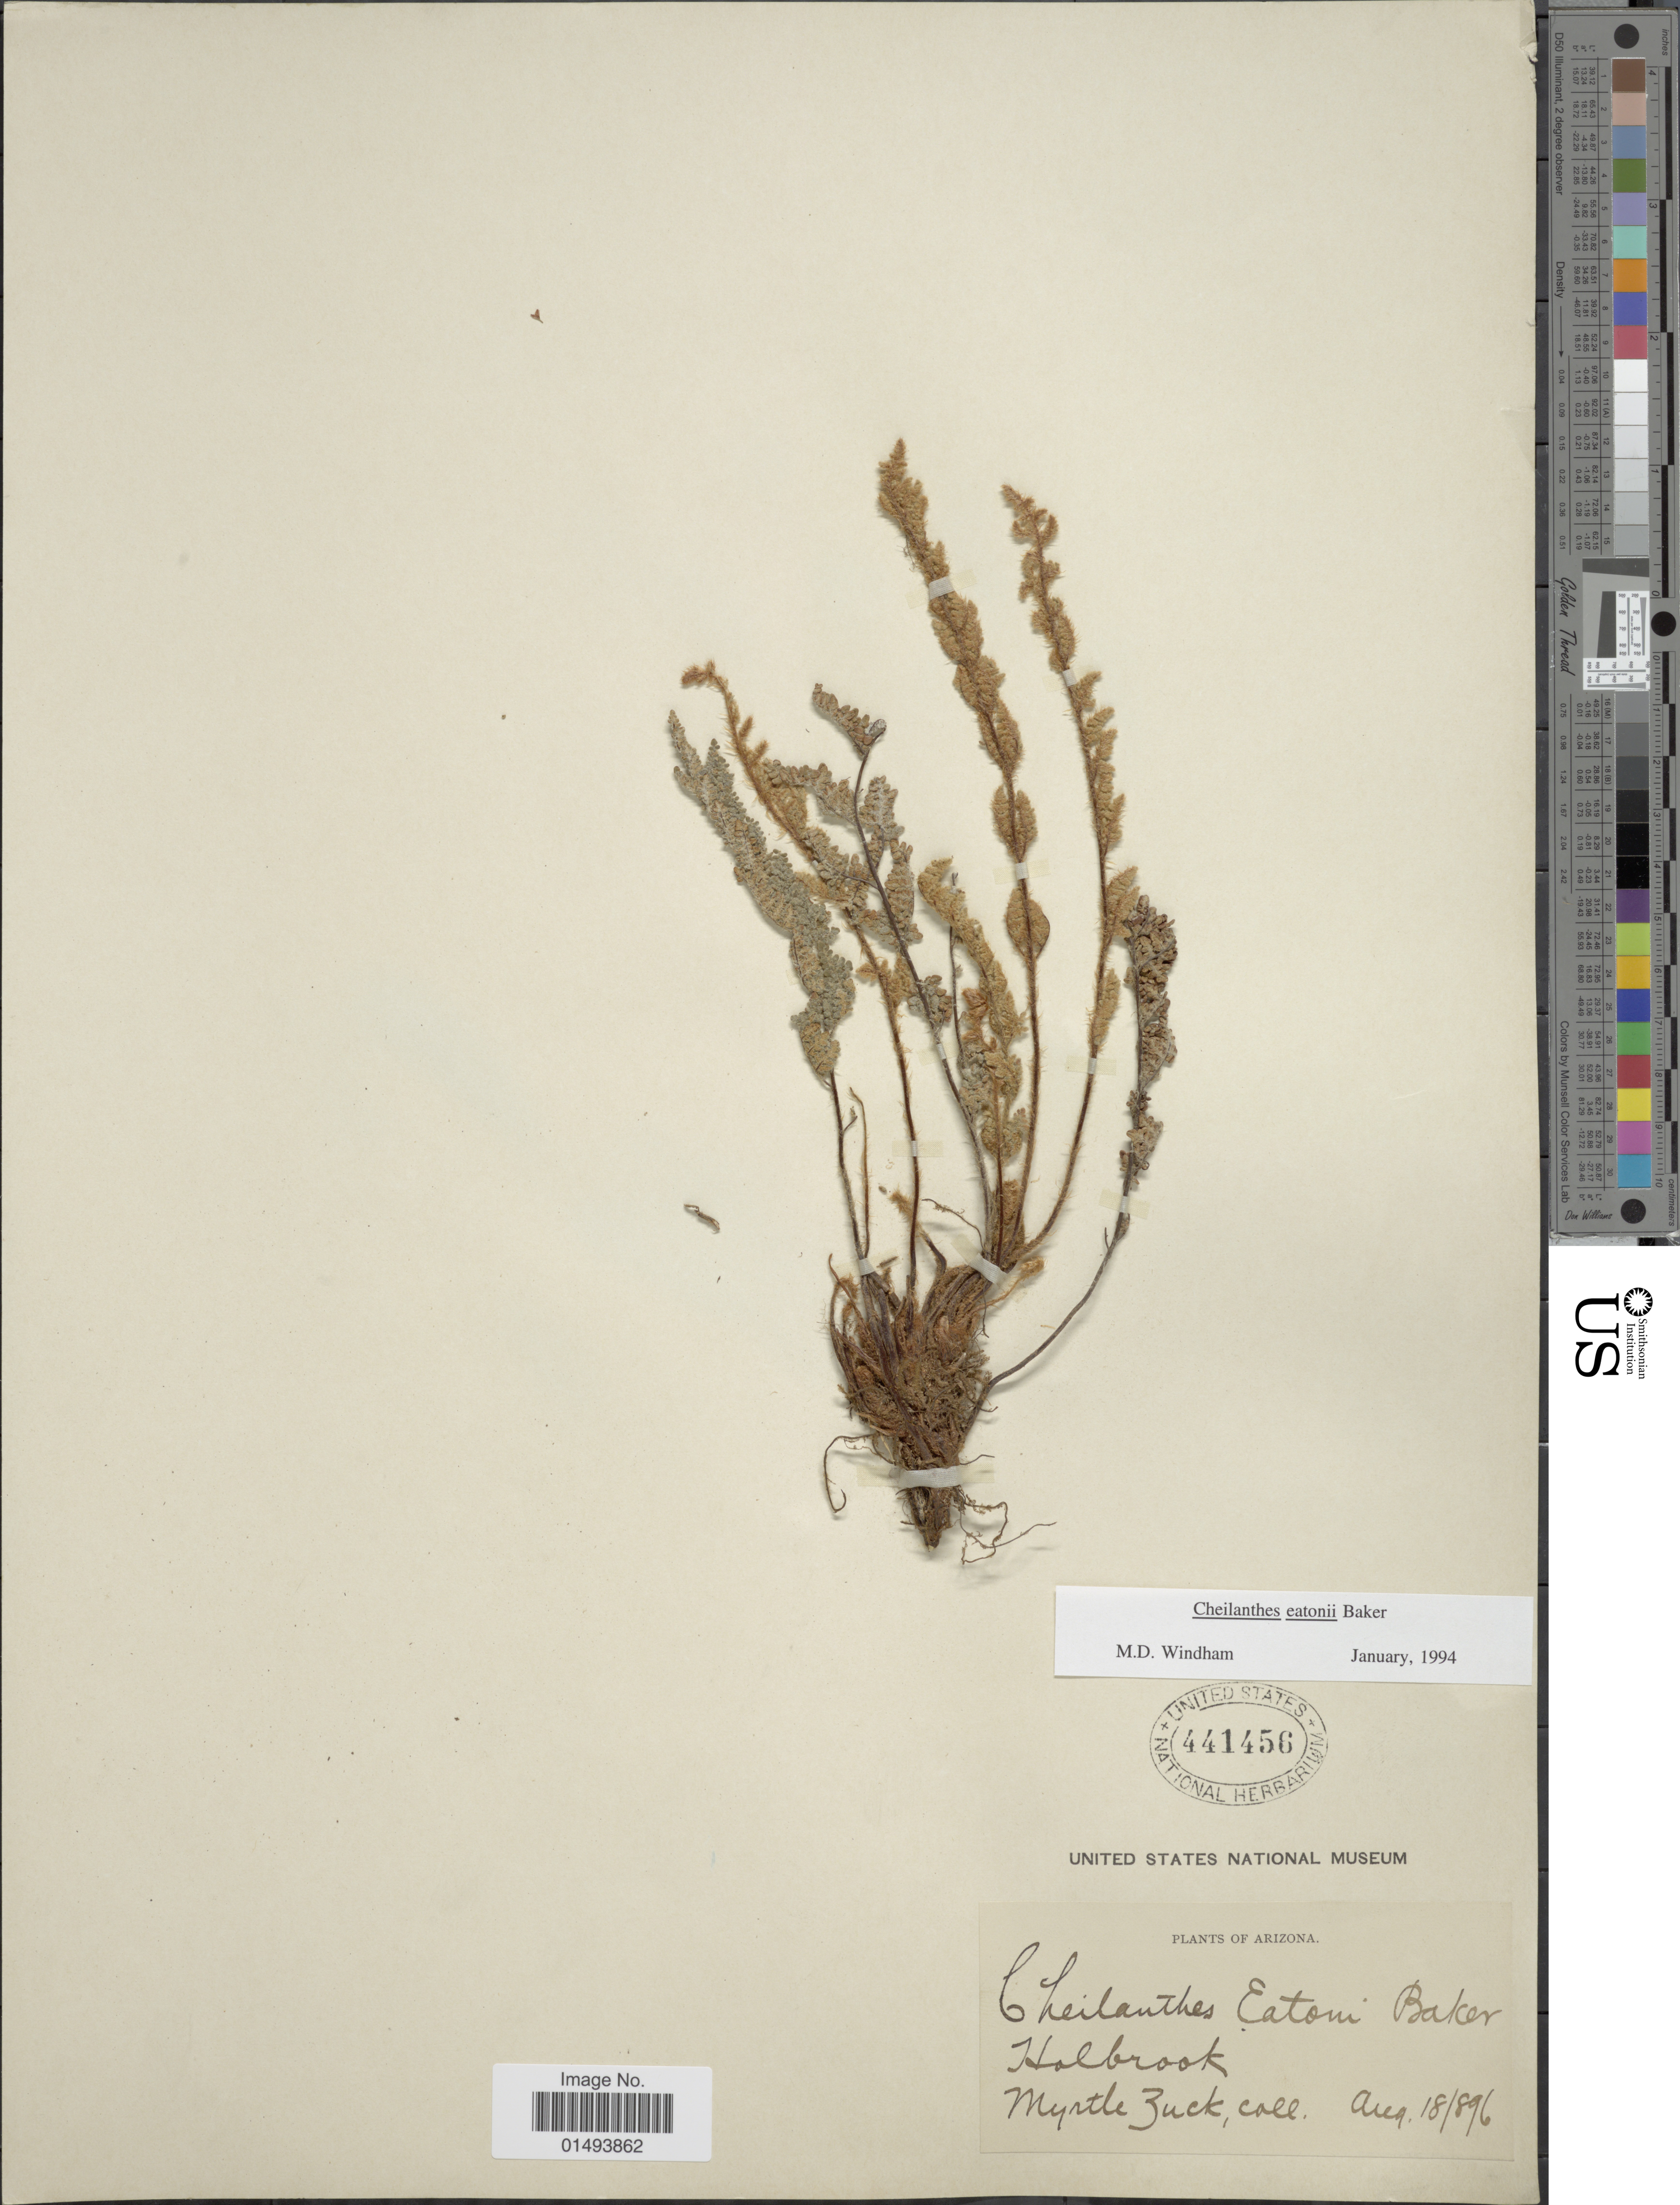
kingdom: Plantae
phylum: Tracheophyta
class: Polypodiopsida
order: Polypodiales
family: Pteridaceae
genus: Myriopteris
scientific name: Myriopteris rufa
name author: Fée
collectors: M. Buck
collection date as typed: Transcribed d/m/y: 18/8/896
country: United States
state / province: Arizona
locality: Plants of Arizona, Holbrook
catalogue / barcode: US 441456